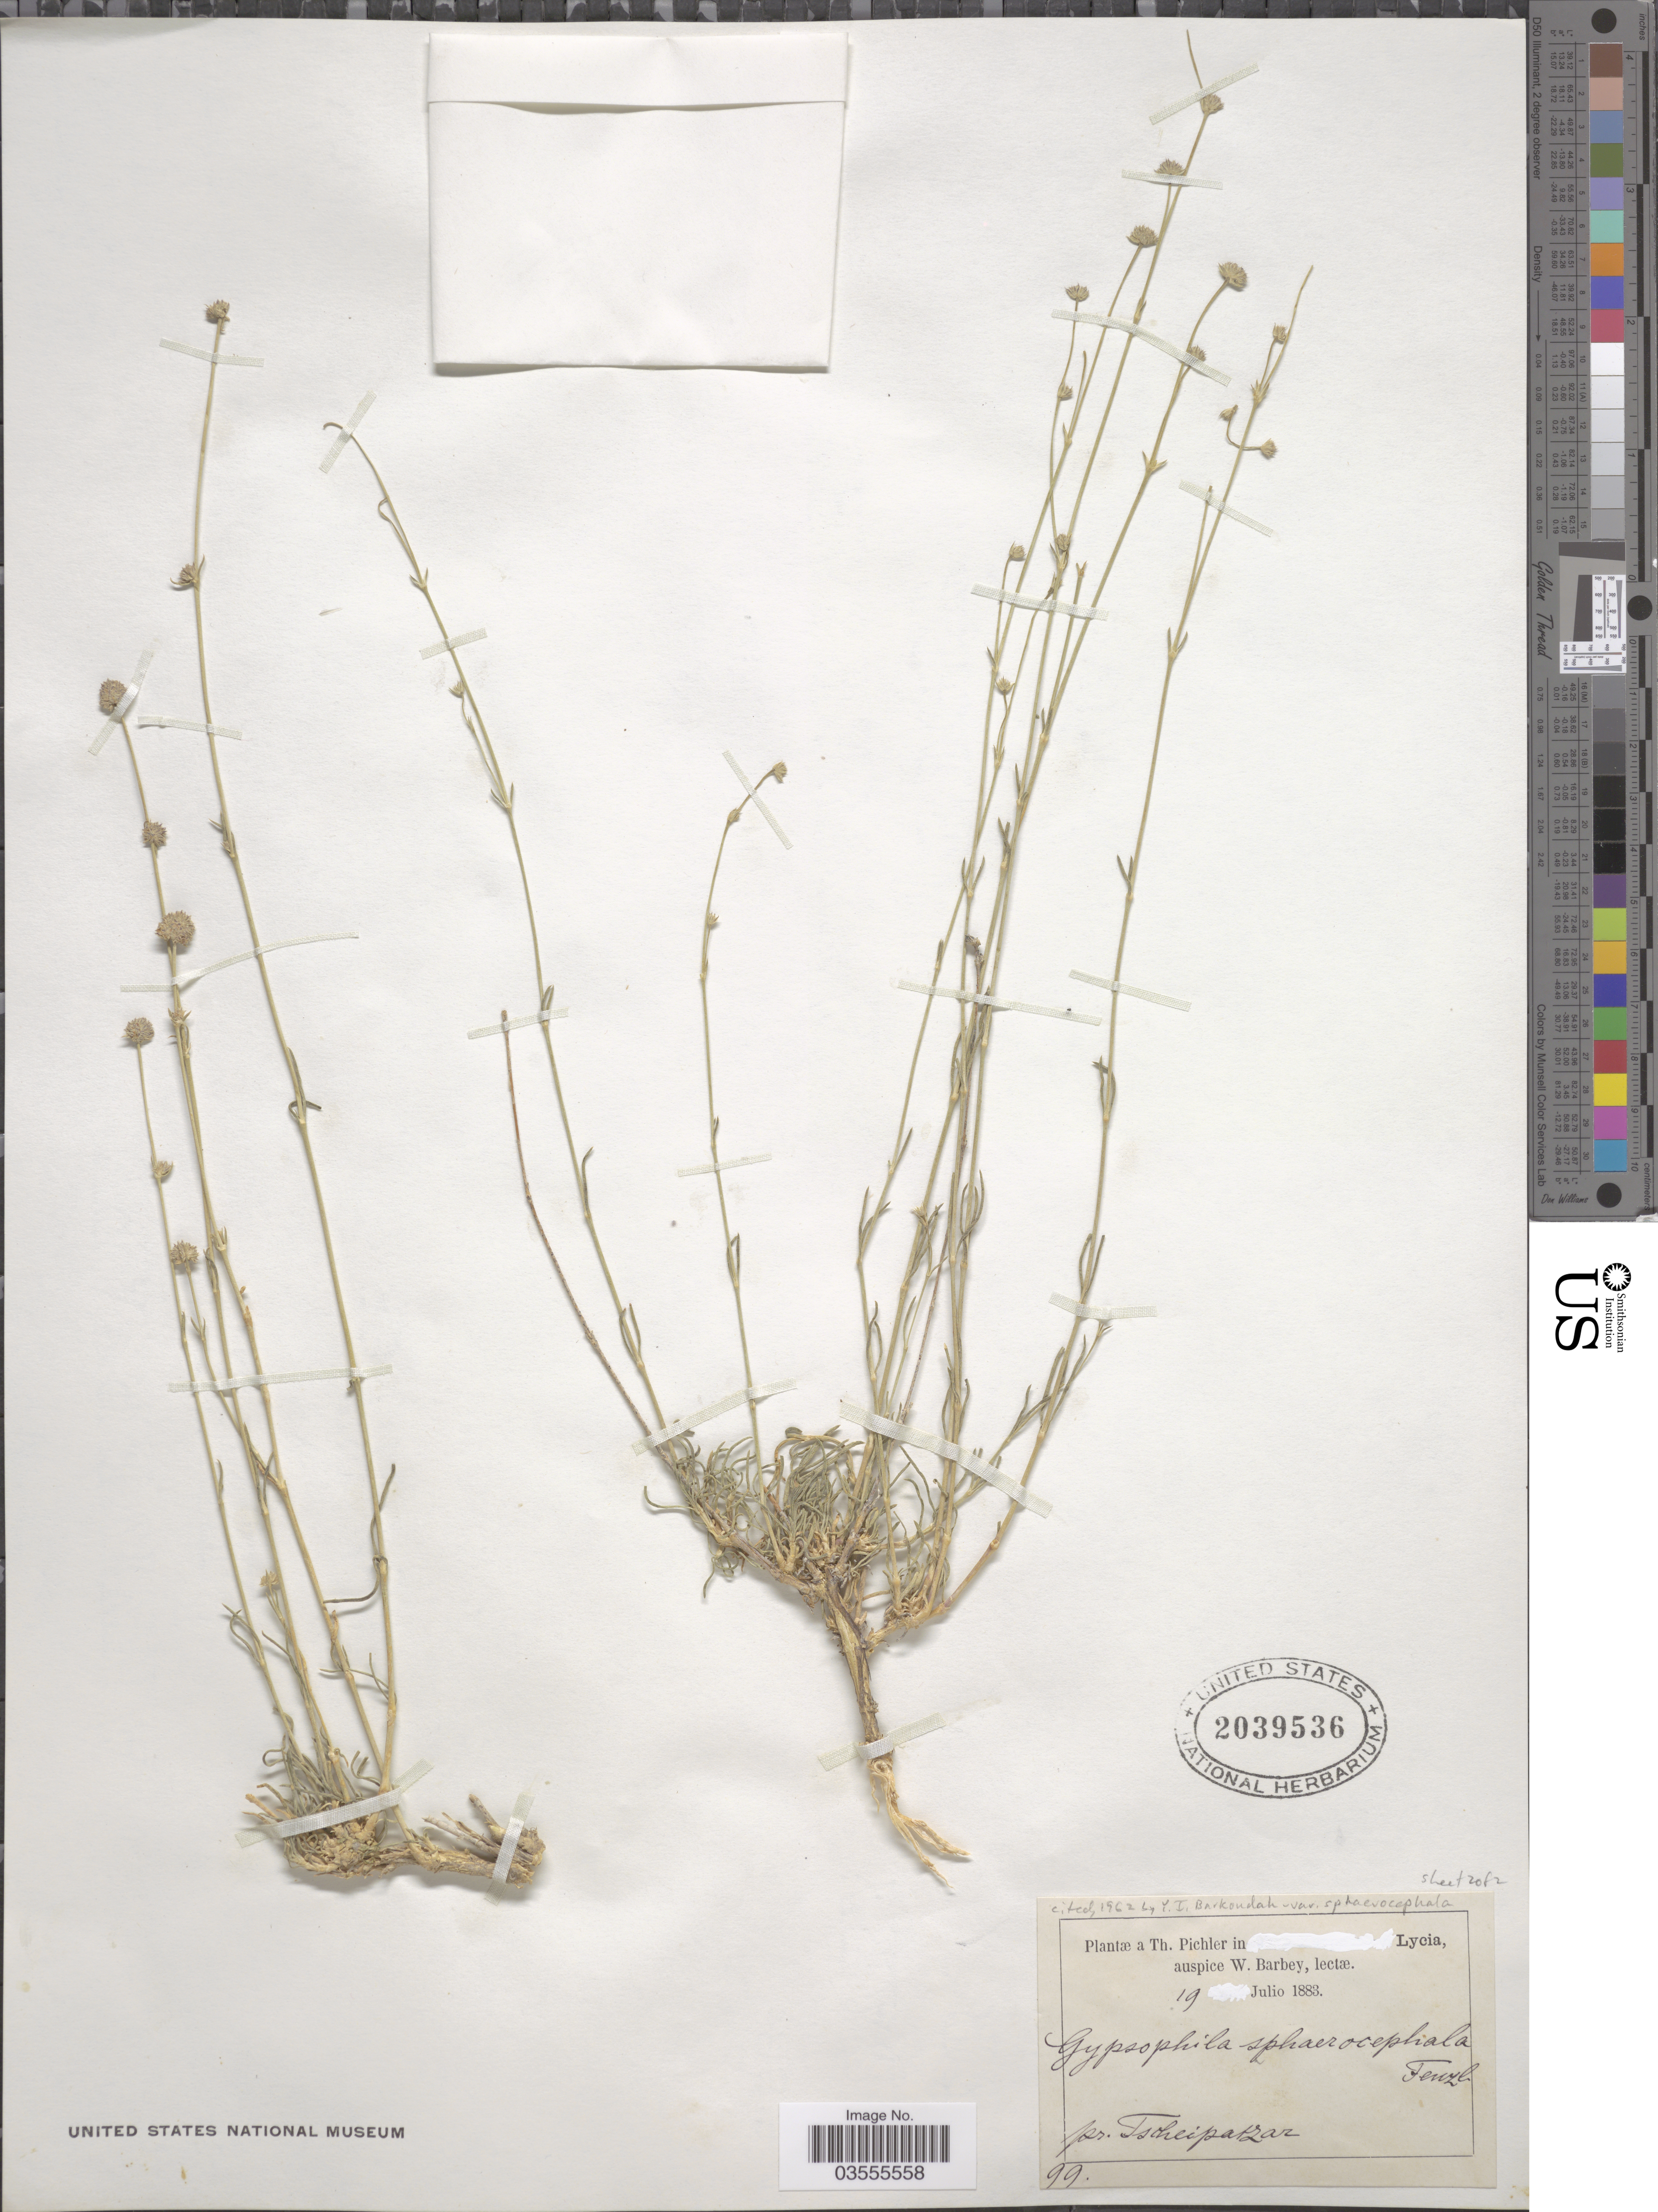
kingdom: Plantae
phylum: Tracheophyta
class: Magnoliopsida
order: Caryophyllales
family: Caryophyllaceae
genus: Gypsophila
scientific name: Gypsophila sphaerocephala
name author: Fenzl ex Tchich.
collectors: T. Pichler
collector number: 99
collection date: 1883-07-19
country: Turkey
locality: Lycia. Pr. Tscheipatzar.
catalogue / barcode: US 2039536